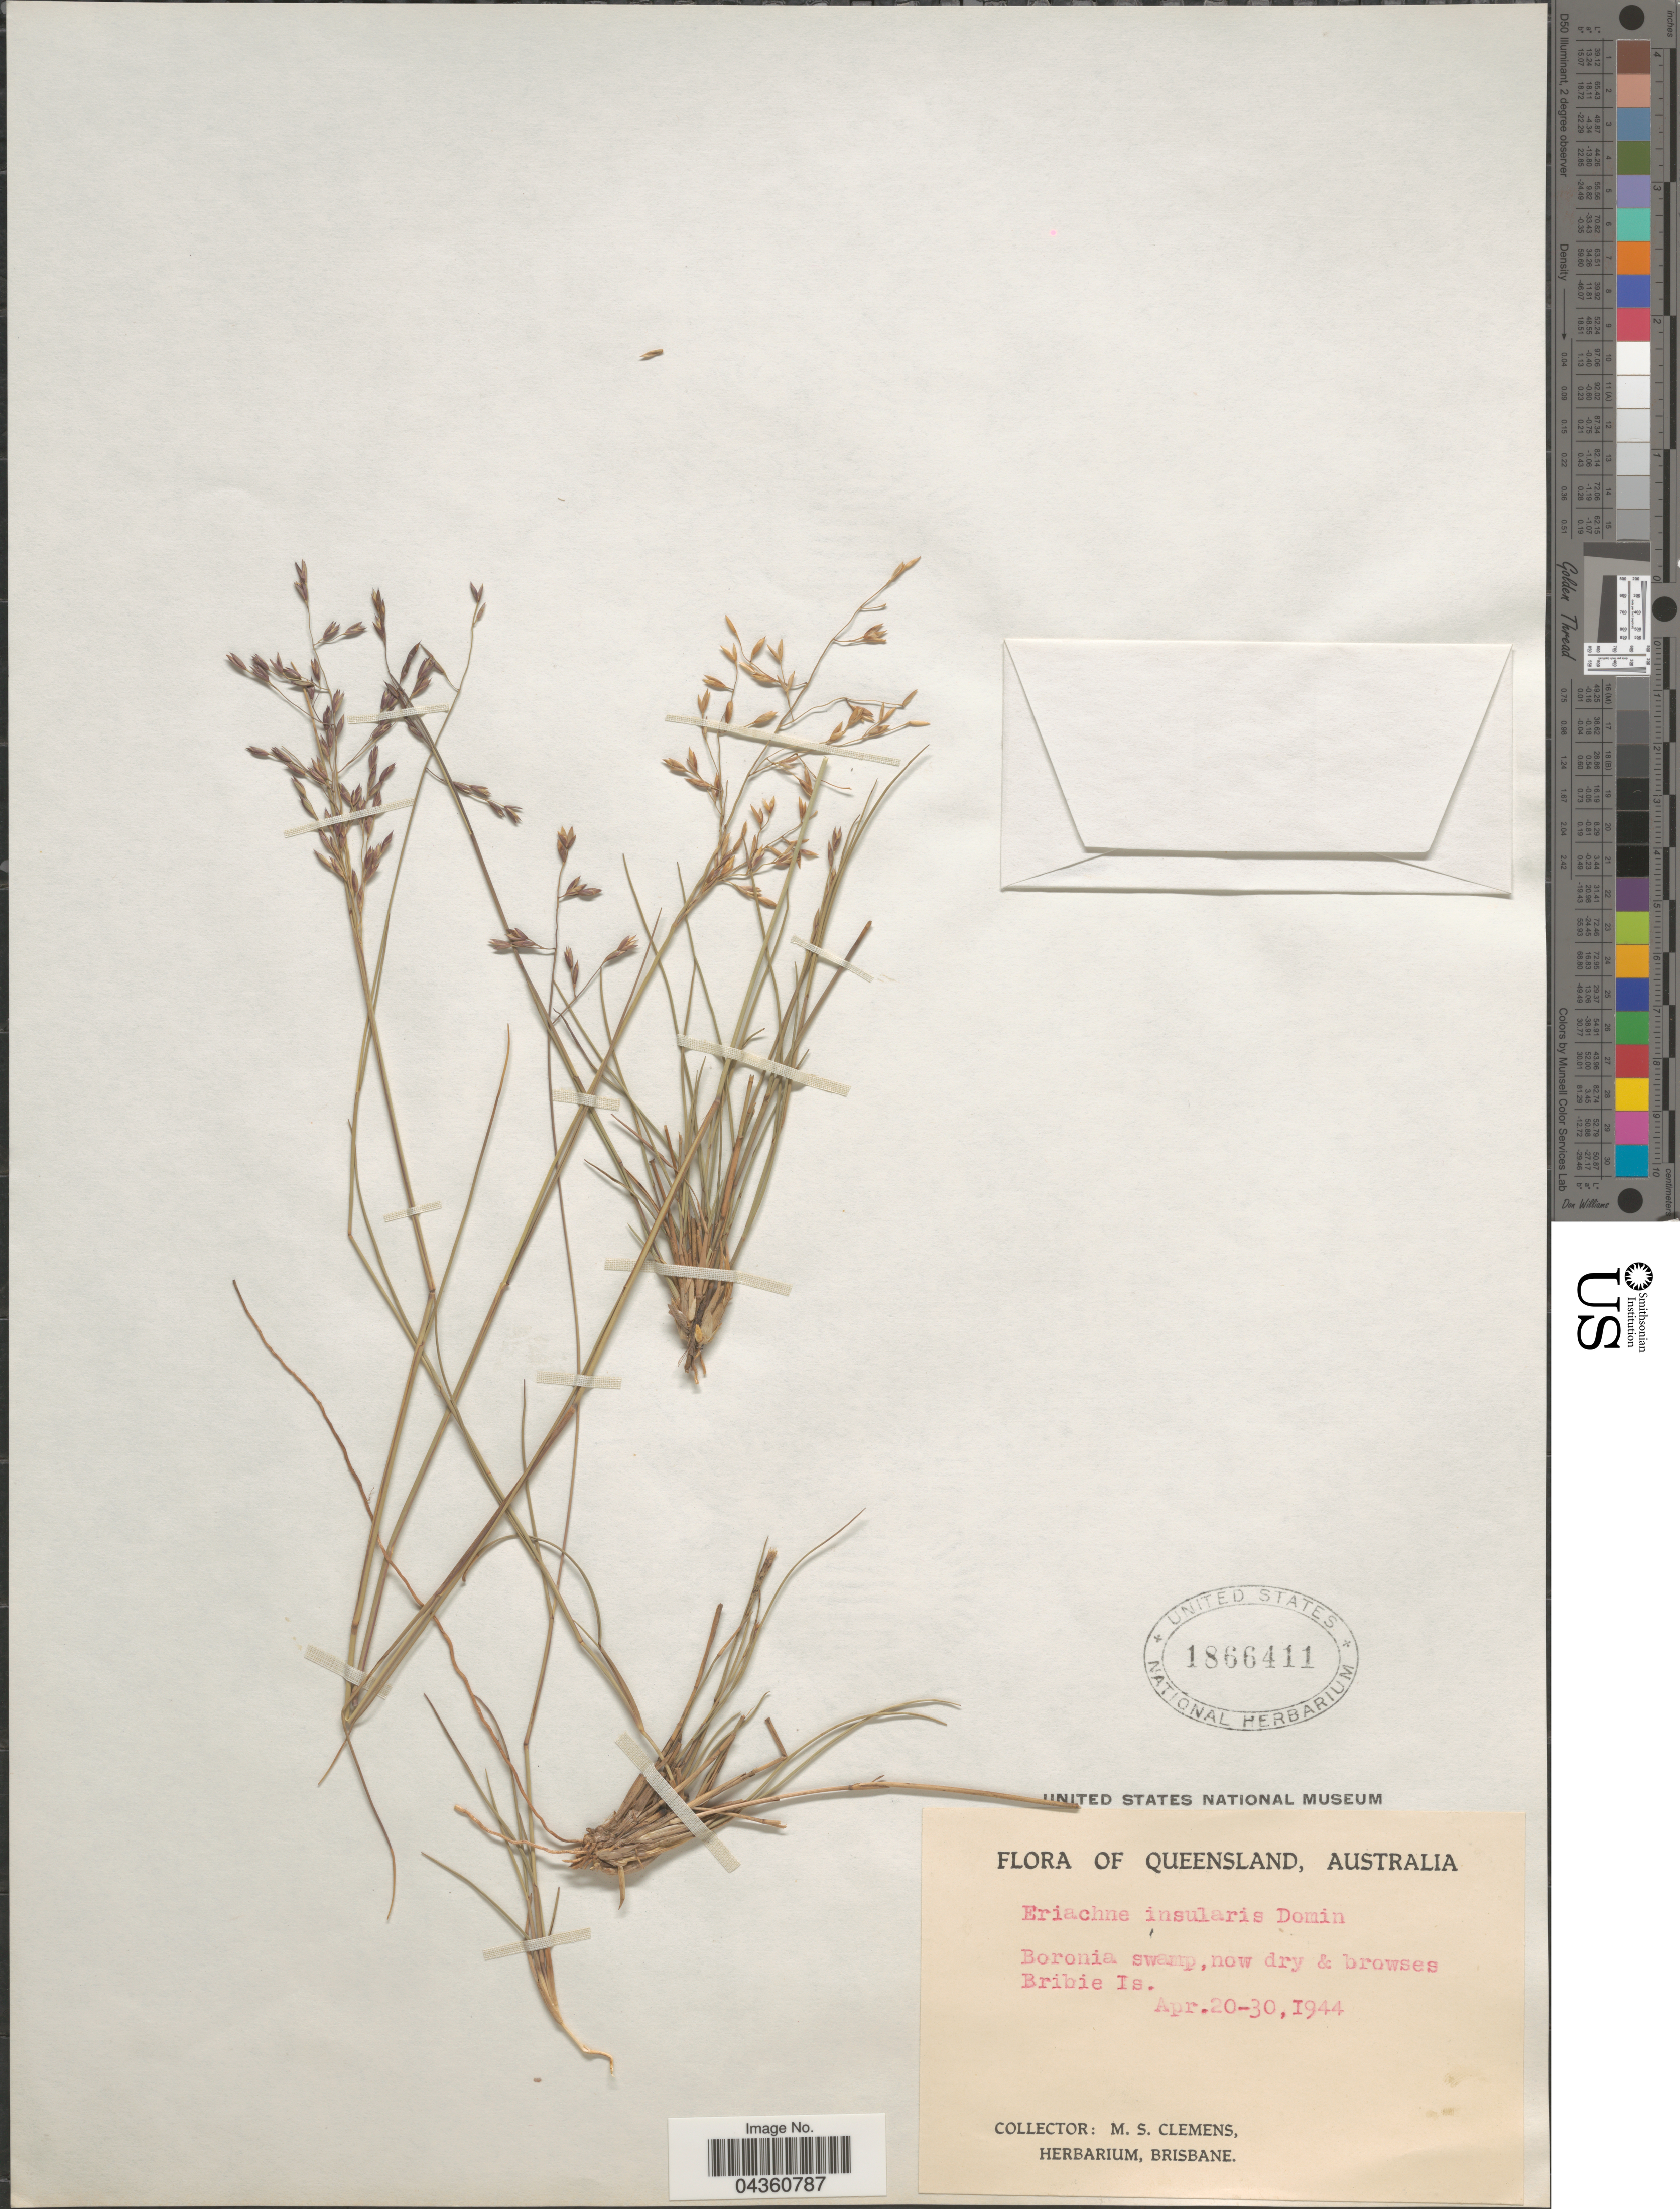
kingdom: Plantae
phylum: Tracheophyta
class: Liliopsida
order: Poales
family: Poaceae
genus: Eriachne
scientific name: Eriachne insularis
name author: Domin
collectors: M. S. Clemens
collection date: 1944-04-20/1944-04-30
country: Australia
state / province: Queensland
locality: Bribie Is.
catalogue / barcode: US 1866411